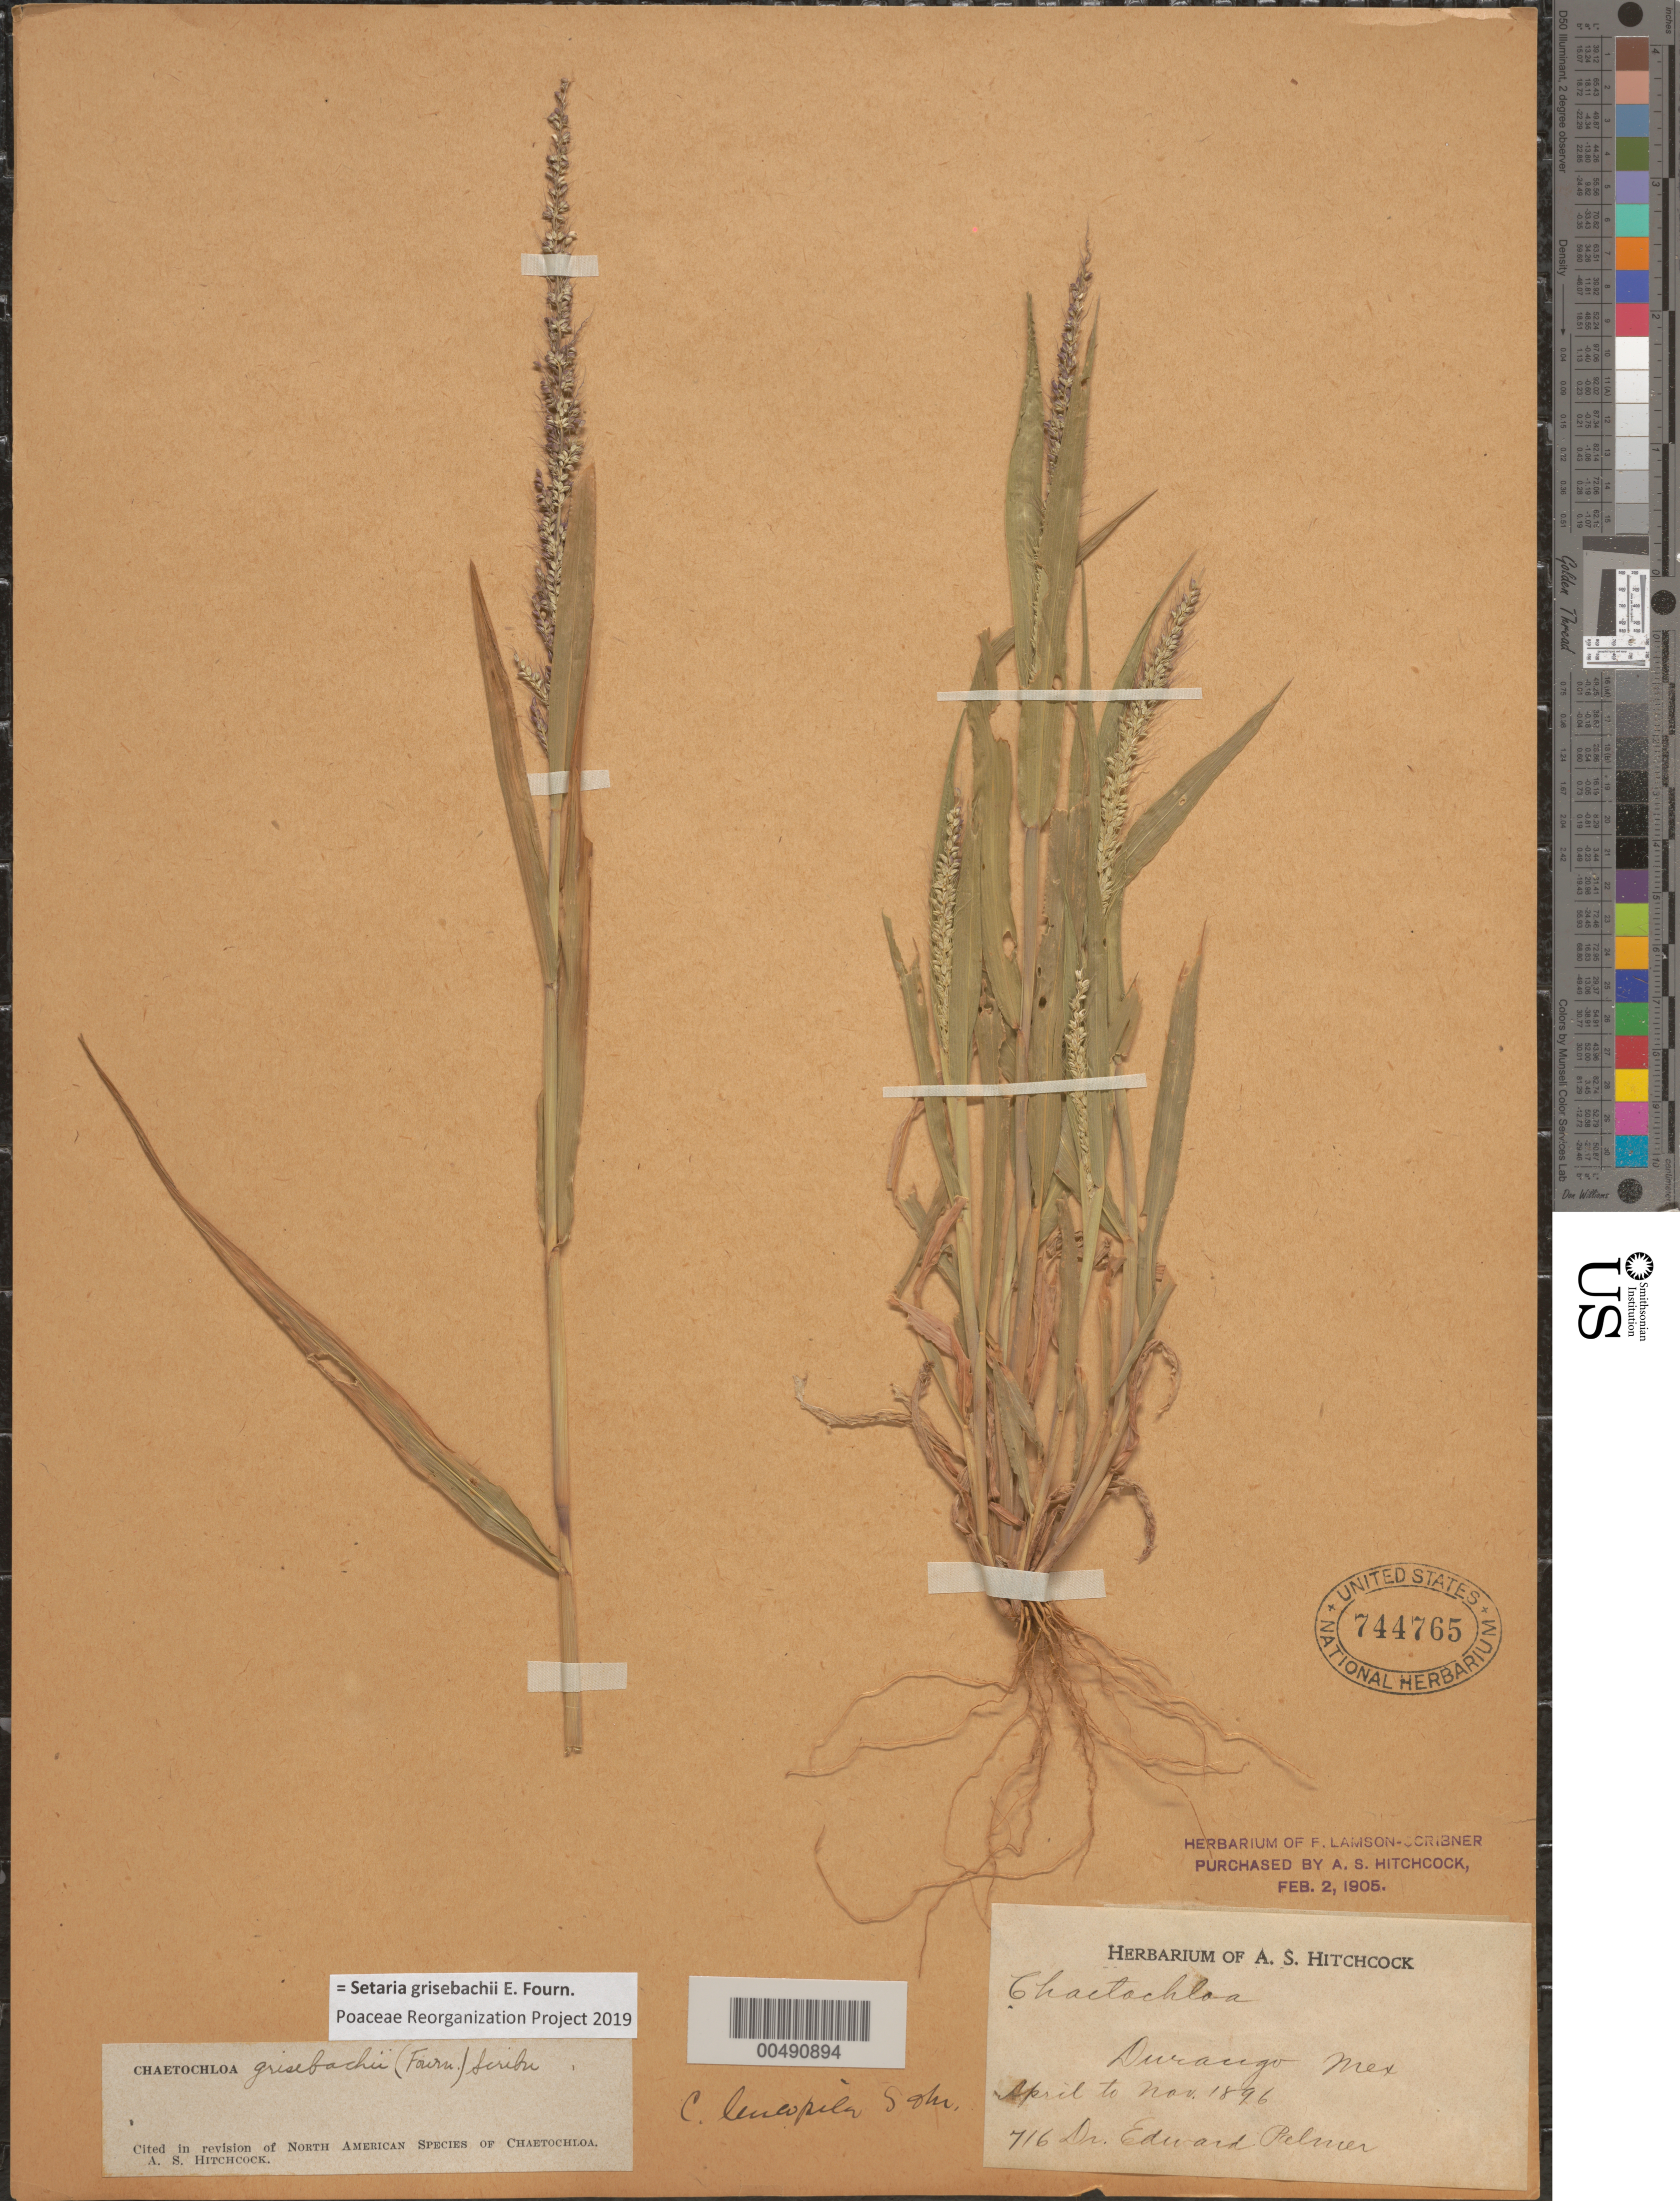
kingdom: Plantae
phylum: Tracheophyta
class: Liliopsida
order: Poales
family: Poaceae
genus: Setaria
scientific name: Setaria grisebachii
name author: E. Fourn.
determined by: Poaceae Reorganization Project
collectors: E. Palmer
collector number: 716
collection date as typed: Apr 1896 to Nov 1896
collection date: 1896-04/1896-11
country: Mexico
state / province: Durango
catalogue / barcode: US 744765